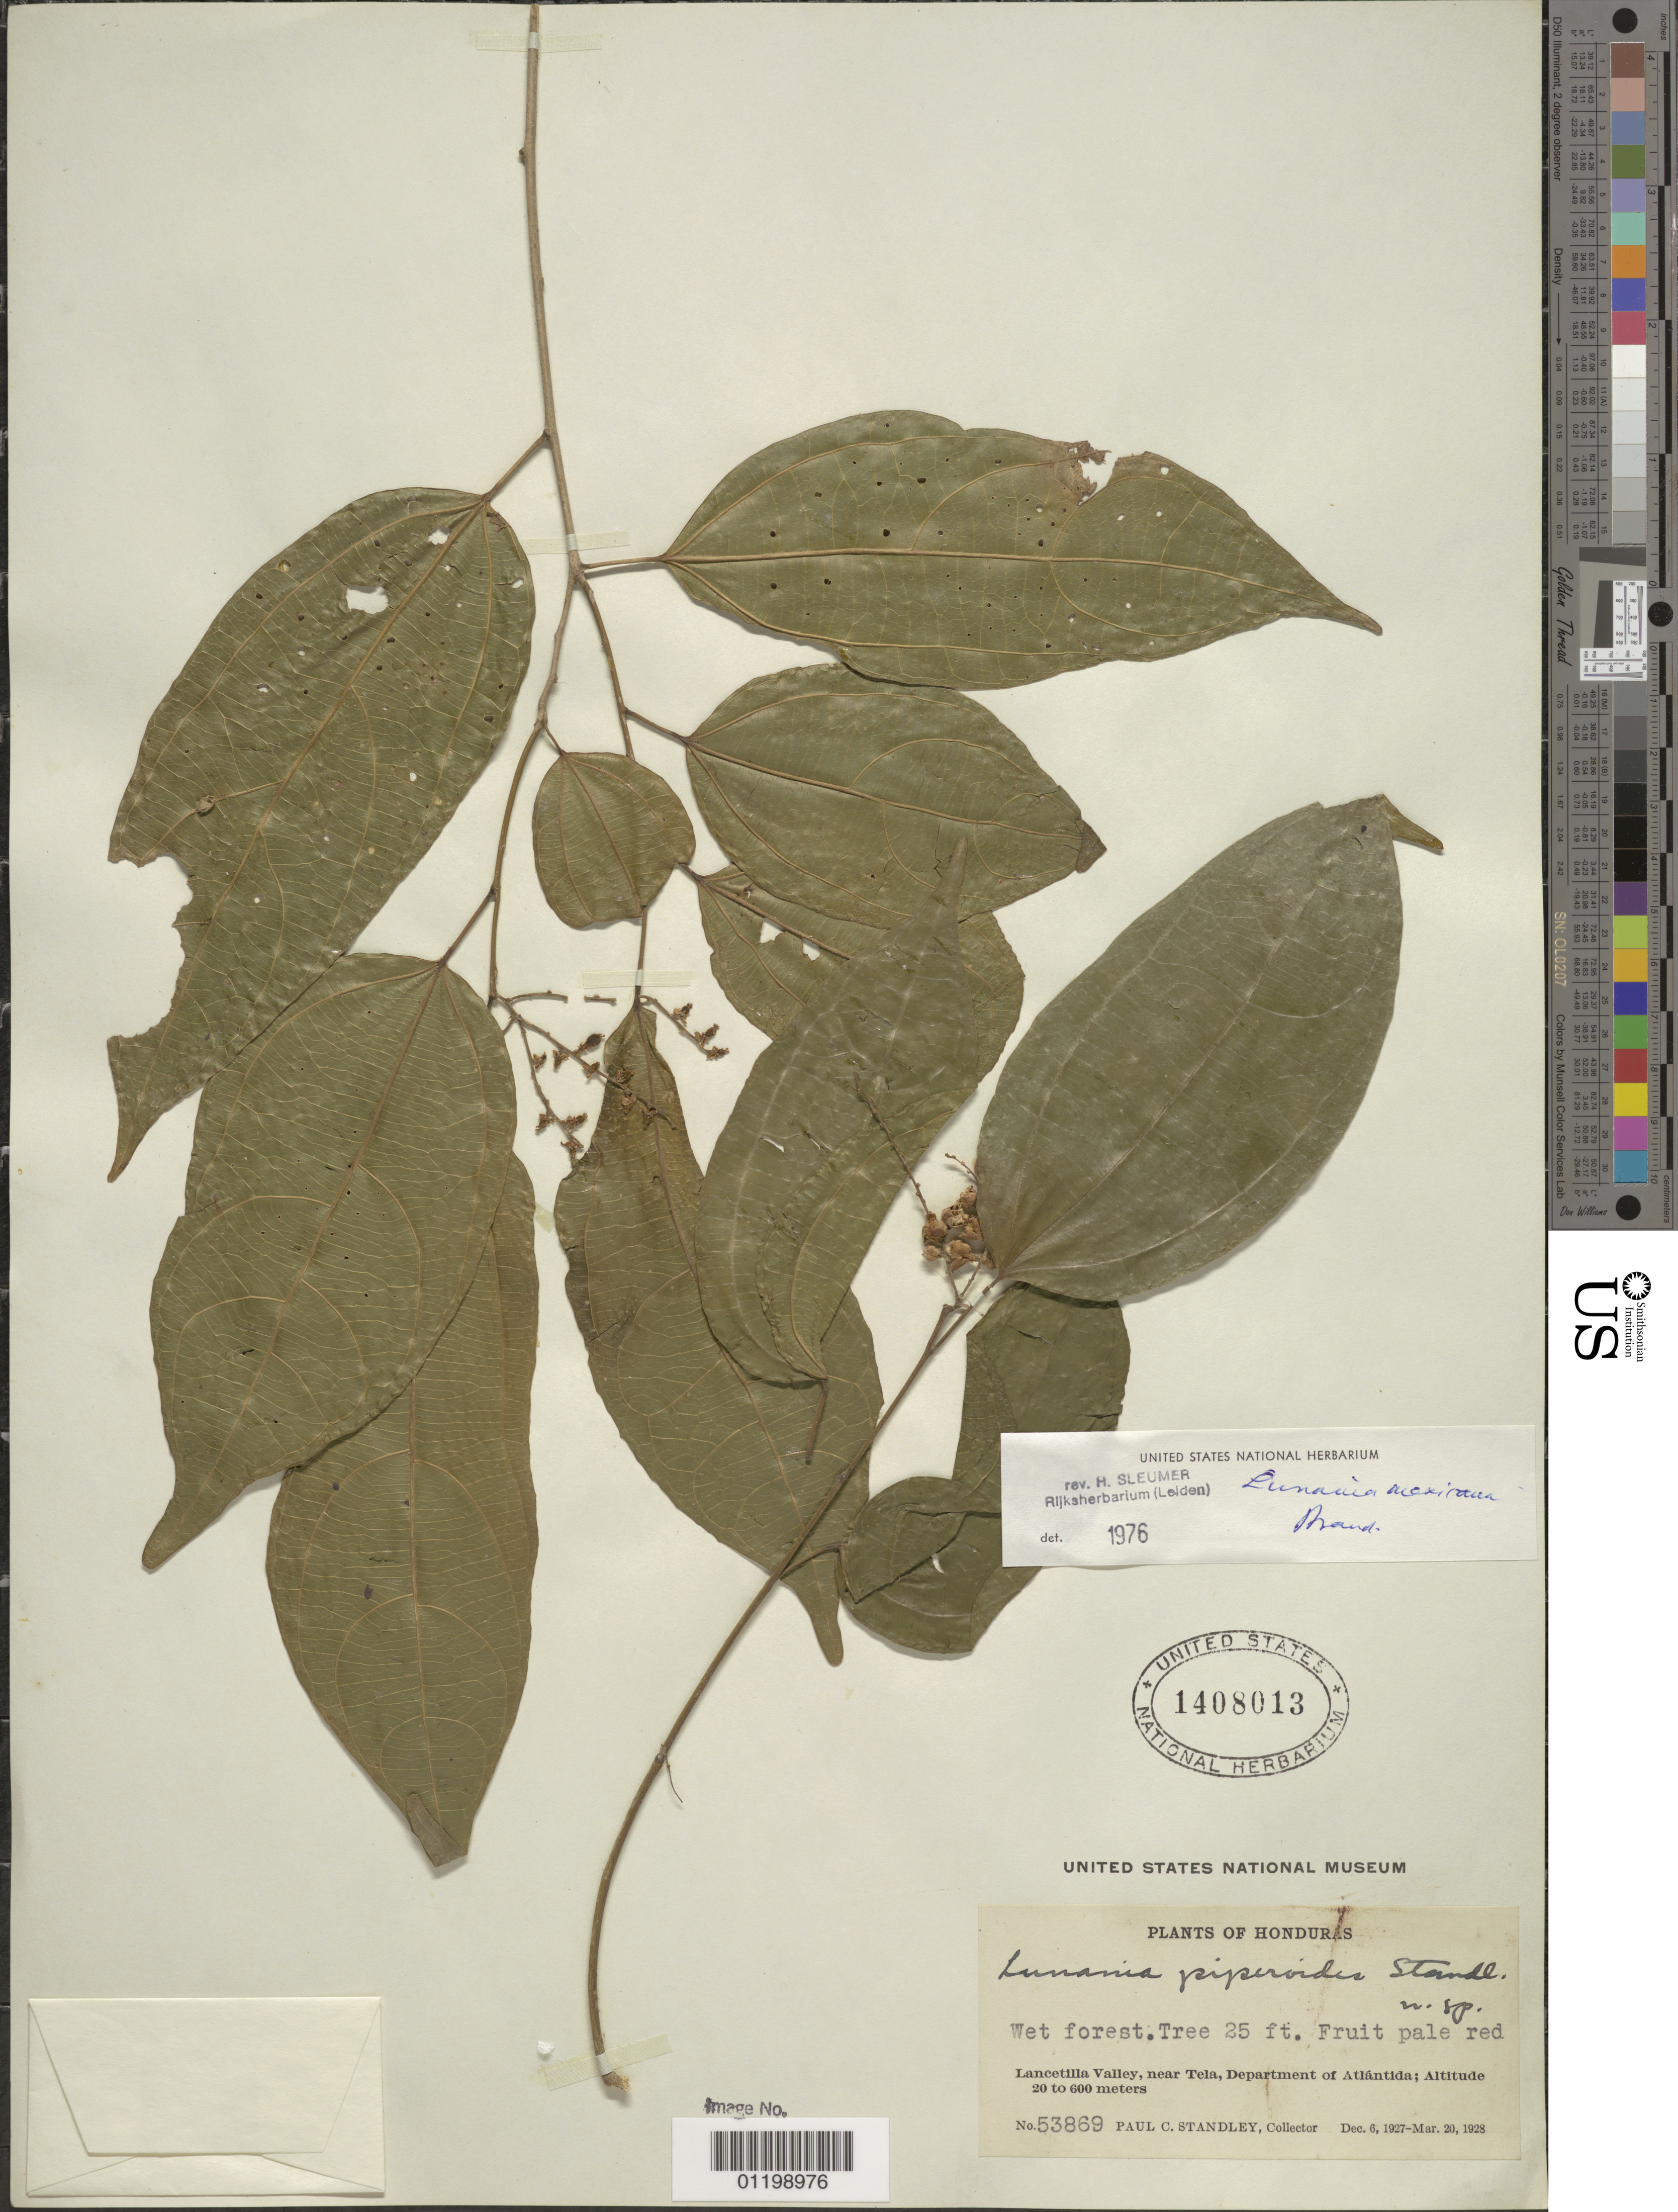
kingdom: Plantae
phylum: Tracheophyta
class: Magnoliopsida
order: Malpighiales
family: Salicaceae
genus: Lunania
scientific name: Lunania piperoides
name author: Standl.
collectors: P. C. Standley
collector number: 55869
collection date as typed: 06 Dec 1927 to 20 Mar 1928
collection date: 1927-12-06/1928-03-20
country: Honduras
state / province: Atlántida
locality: Lancetilla Valley, near Tela, Department of Atlántida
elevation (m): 20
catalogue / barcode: US 1408013